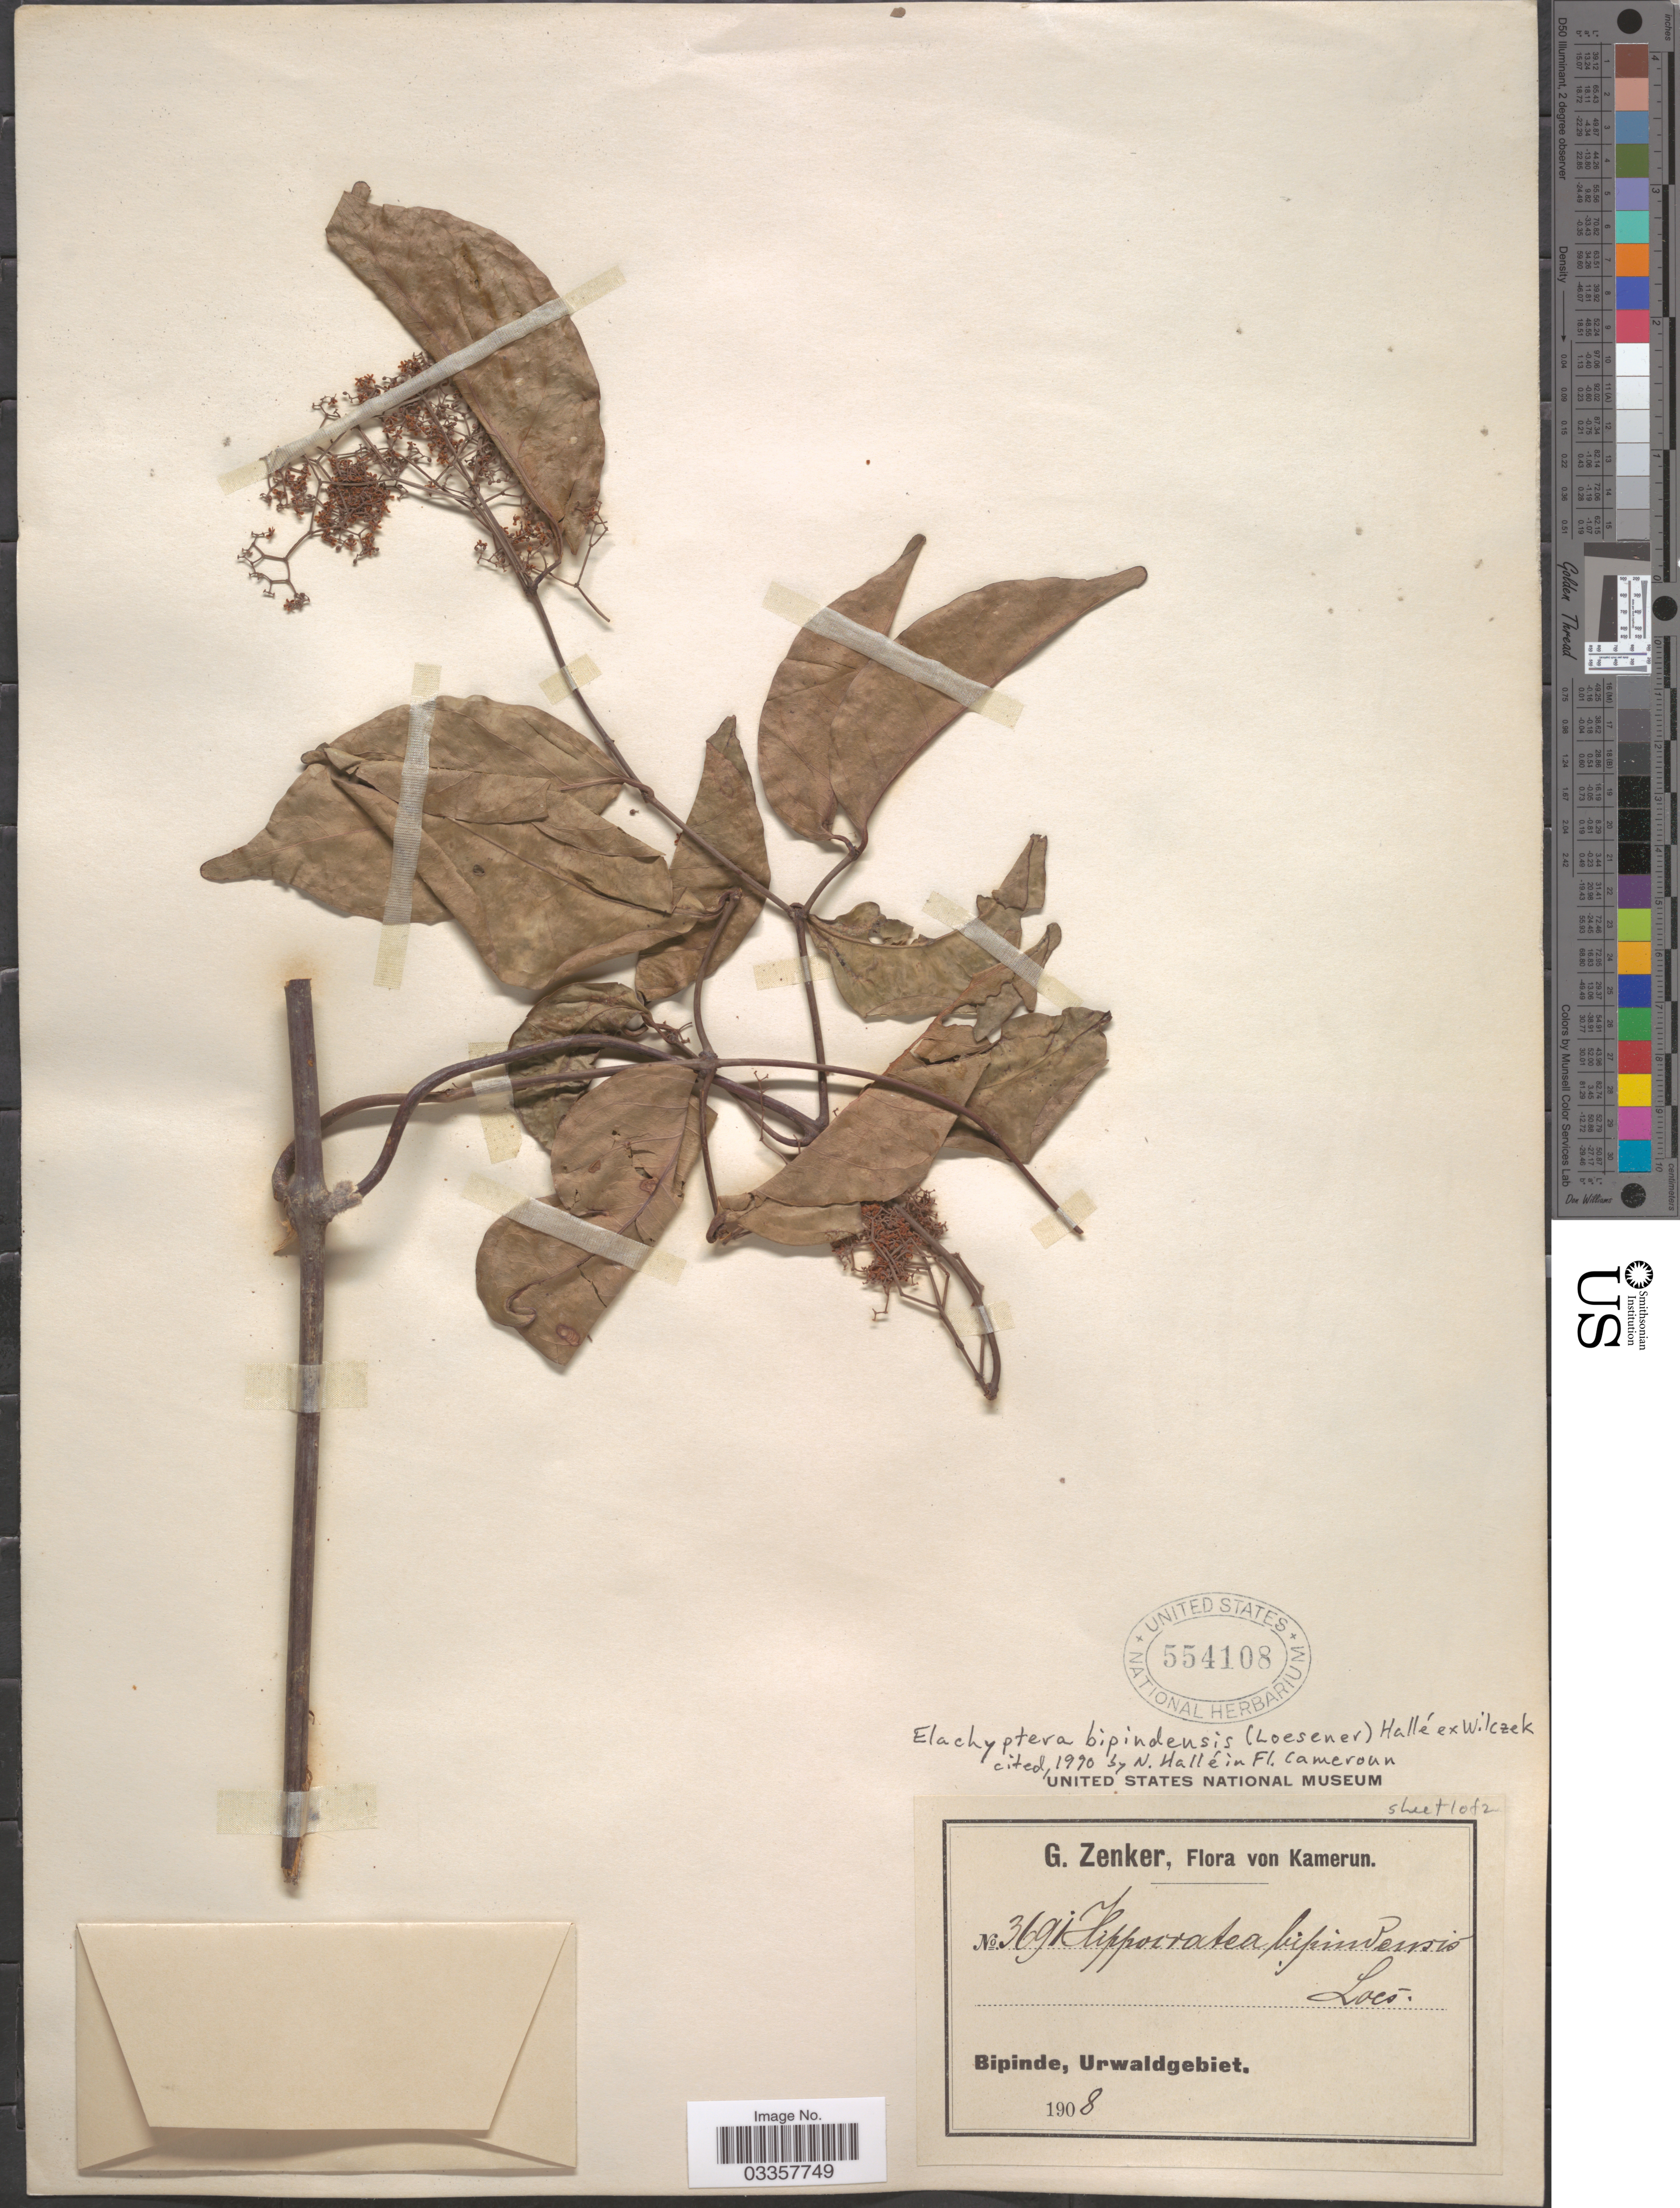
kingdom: Plantae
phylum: Tracheophyta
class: Magnoliopsida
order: Celastrales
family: Celastraceae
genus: Elachyptera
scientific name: Elachyptera bipindensis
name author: R. Wilczek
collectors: G. A. Zenker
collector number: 3691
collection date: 1908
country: Cameroon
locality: Kamerun. Bipinde, Urwaldgebiet.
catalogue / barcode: US 554108